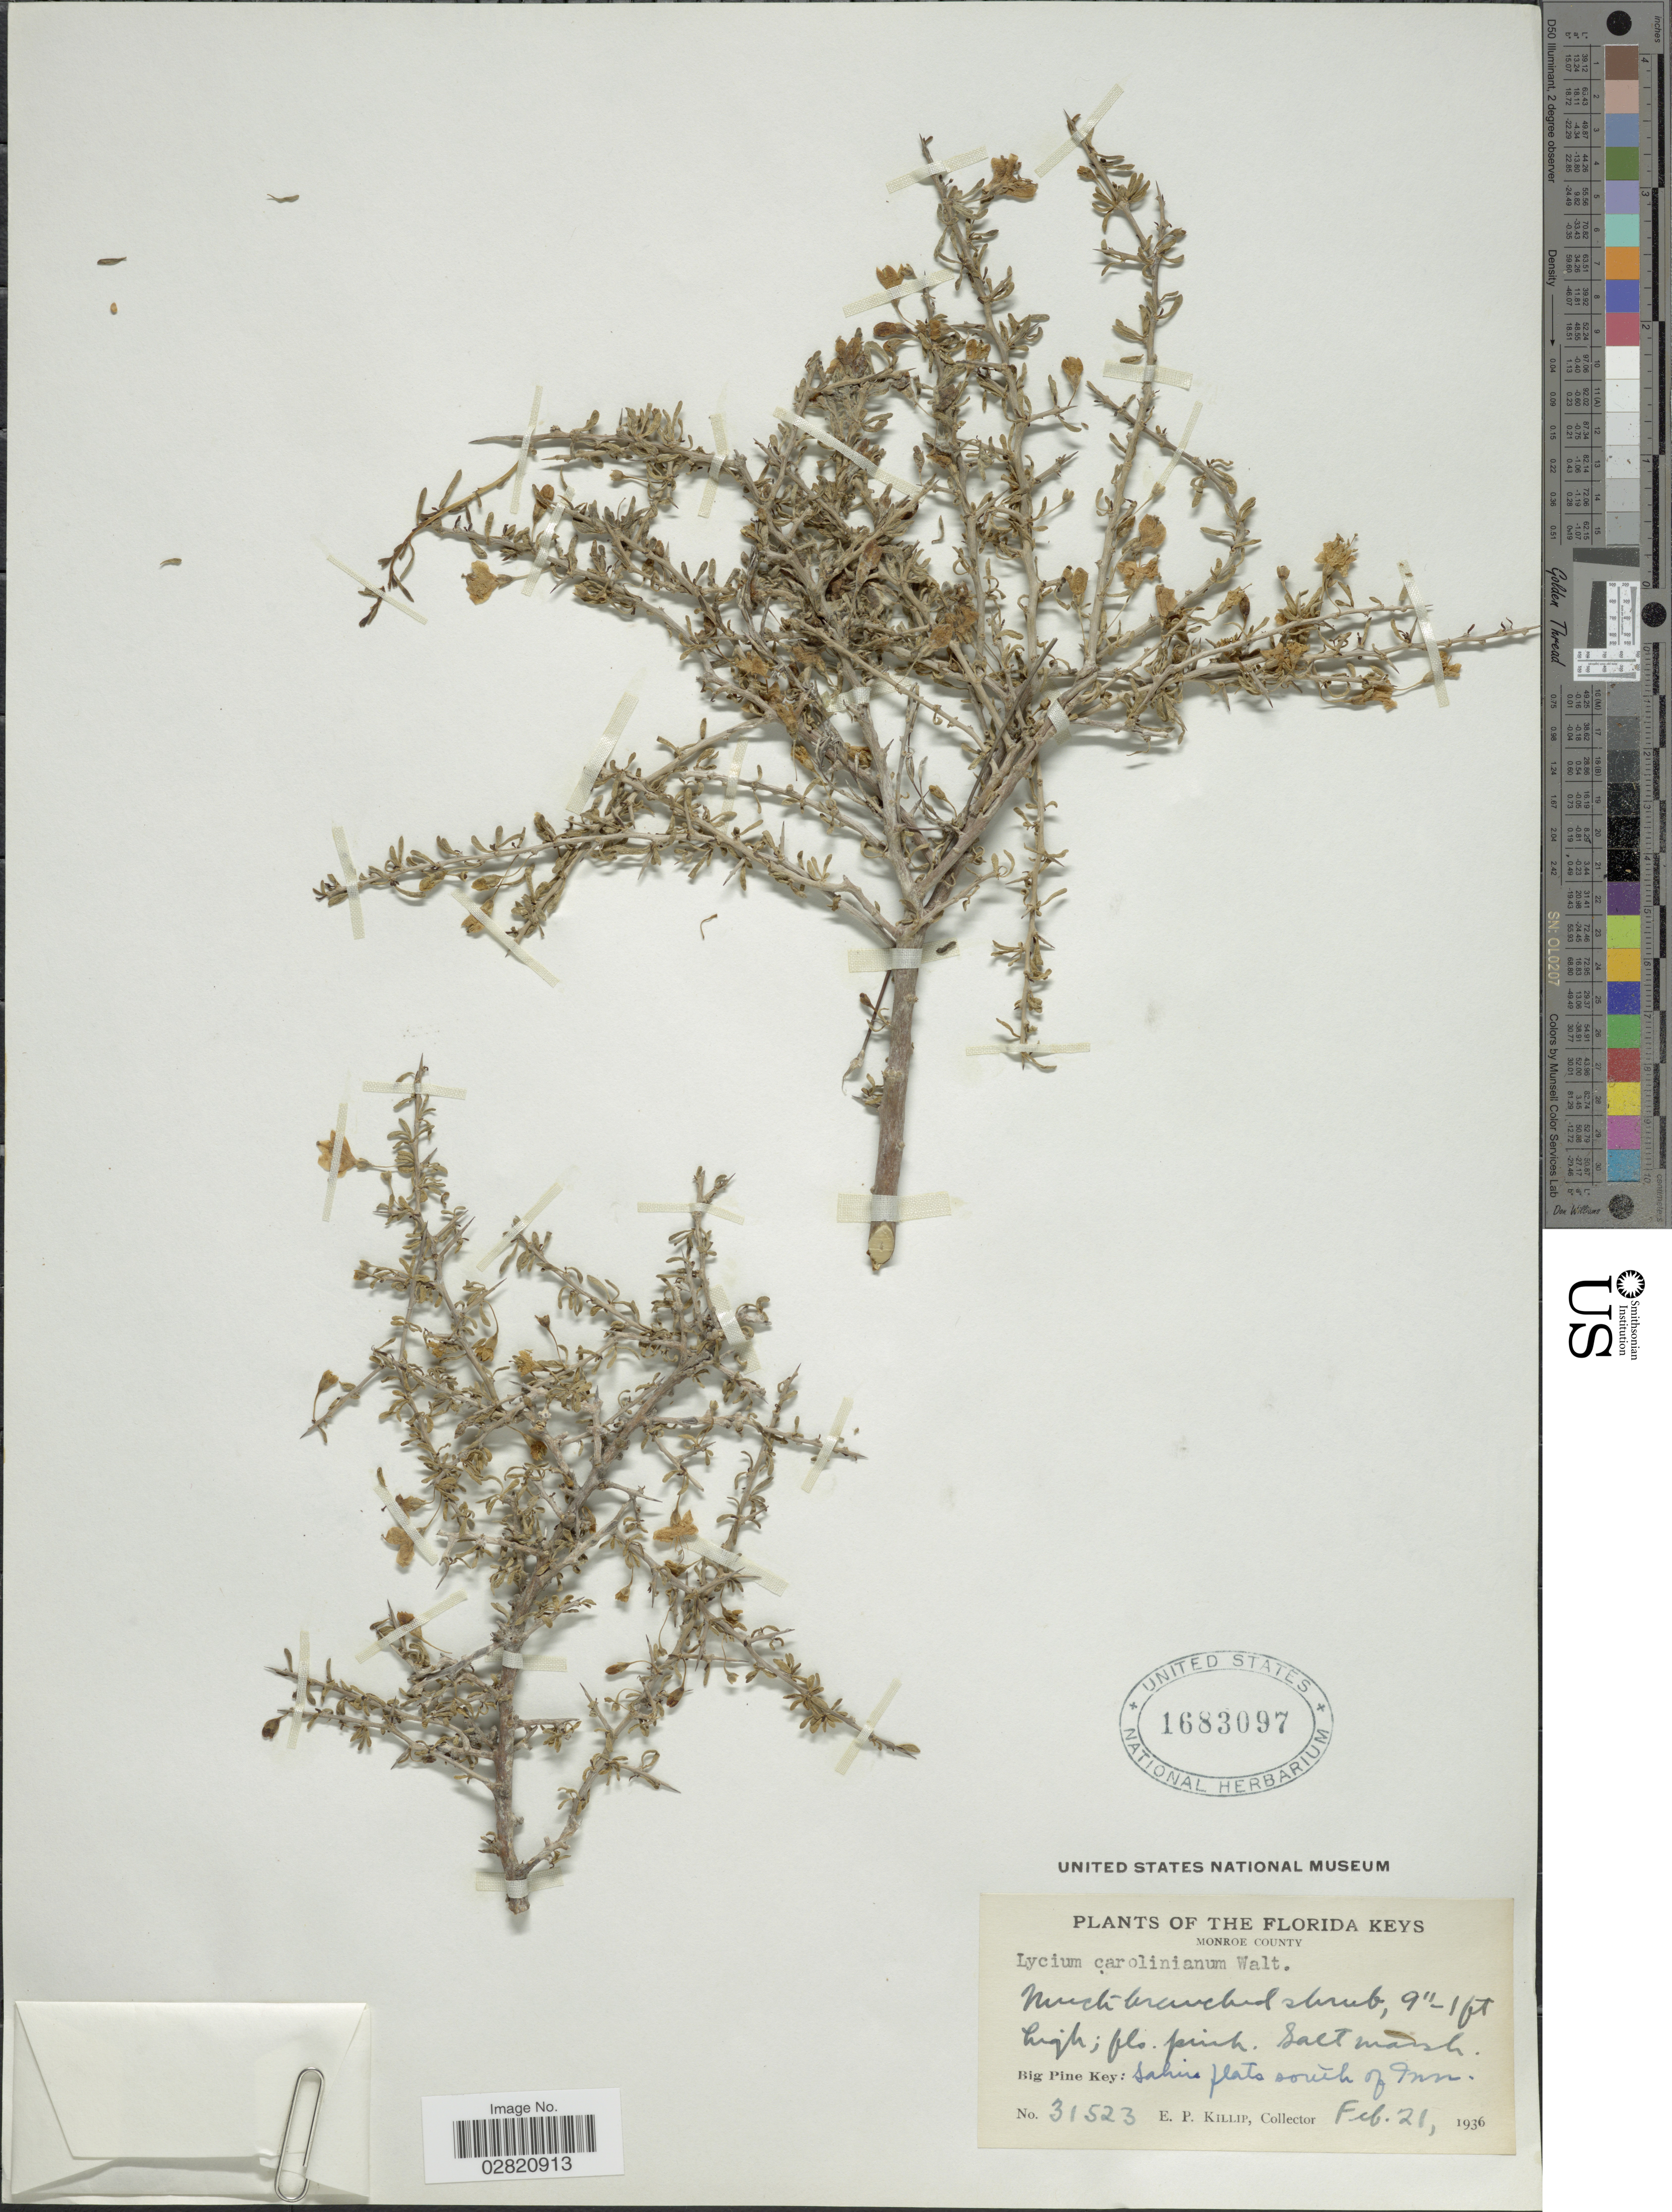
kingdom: Plantae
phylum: Tracheophyta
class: Magnoliopsida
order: Solanales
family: Solanaceae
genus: Lycium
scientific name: Lycium carolinianum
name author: Walter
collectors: E. P. Killip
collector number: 31523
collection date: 1936-02-21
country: United States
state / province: Florida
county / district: Monroe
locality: The Florida Keys, Big Pine Key: Salt marsh, Sahins flats south of Inn.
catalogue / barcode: US 1683097